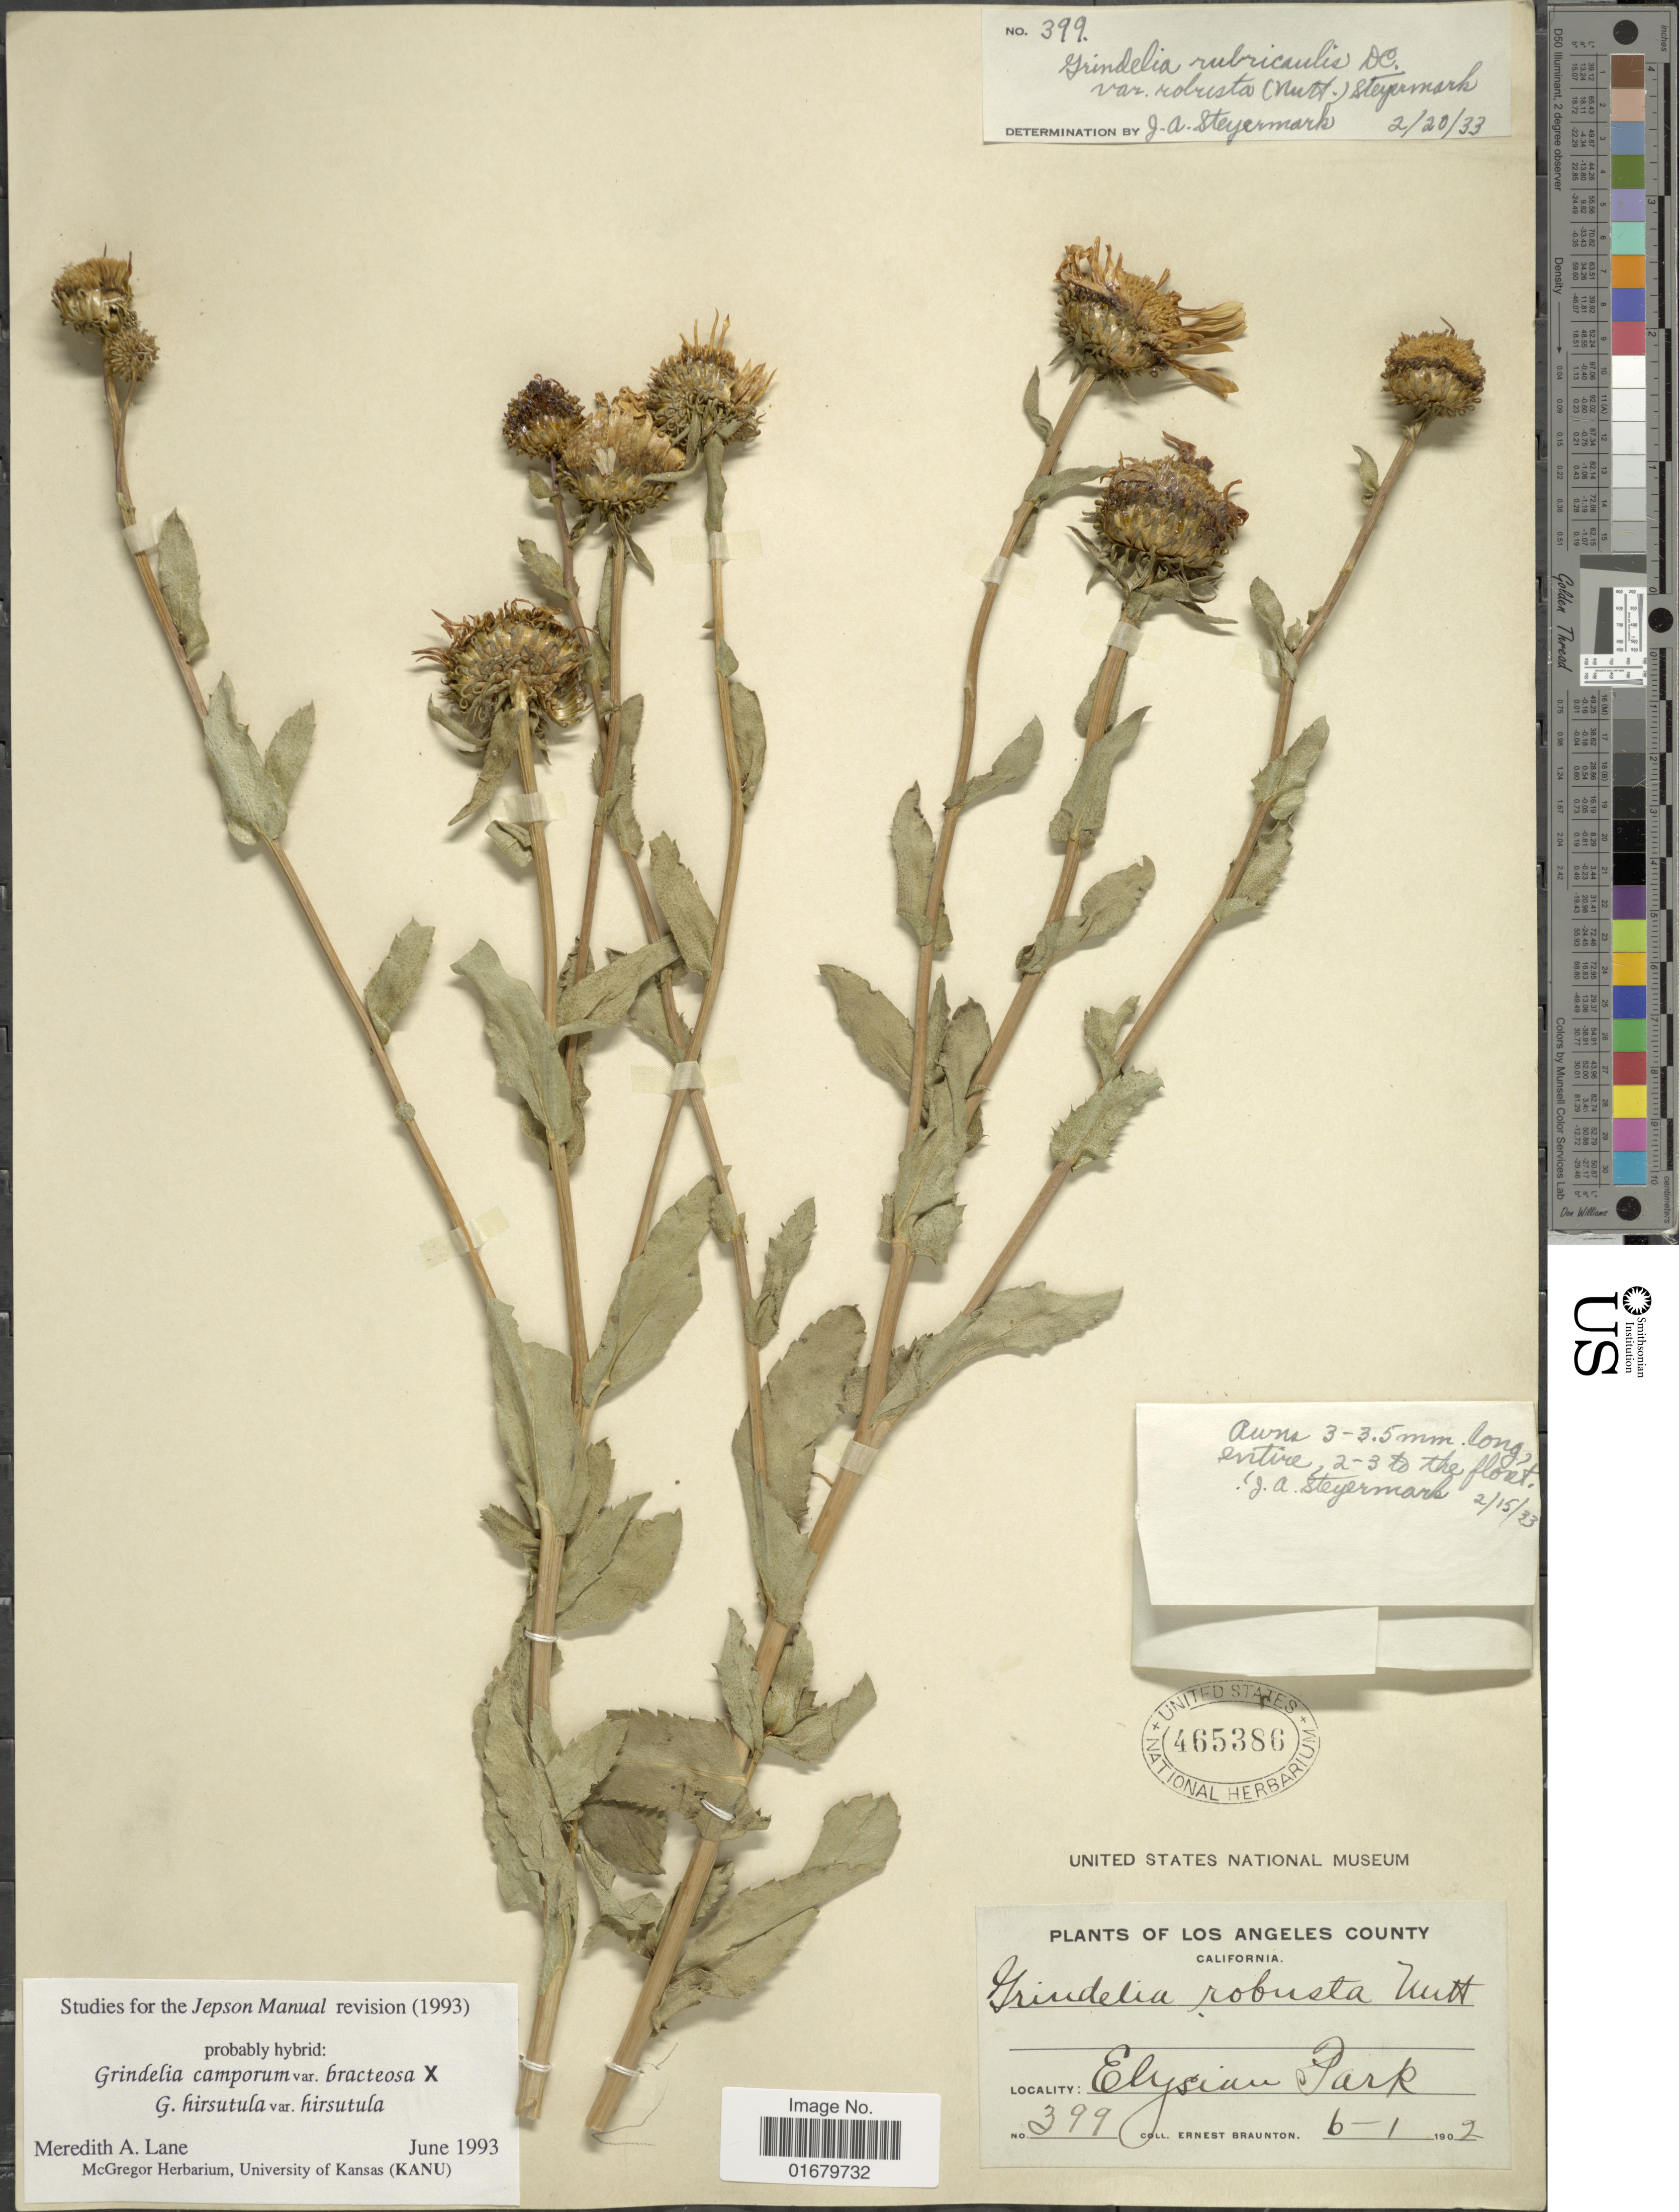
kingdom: Plantae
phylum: Tracheophyta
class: Magnoliopsida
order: Asterales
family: Asteraceae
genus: Grindelia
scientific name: Grindelia camporum var. bracteosa x G. hirsutula Hook. & Arn. var. hirsutula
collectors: E. Braunton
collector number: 399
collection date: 1902-01-06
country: United States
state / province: California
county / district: Los Angeles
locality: Los Angeles County, Elysium Park.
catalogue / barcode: US 465386